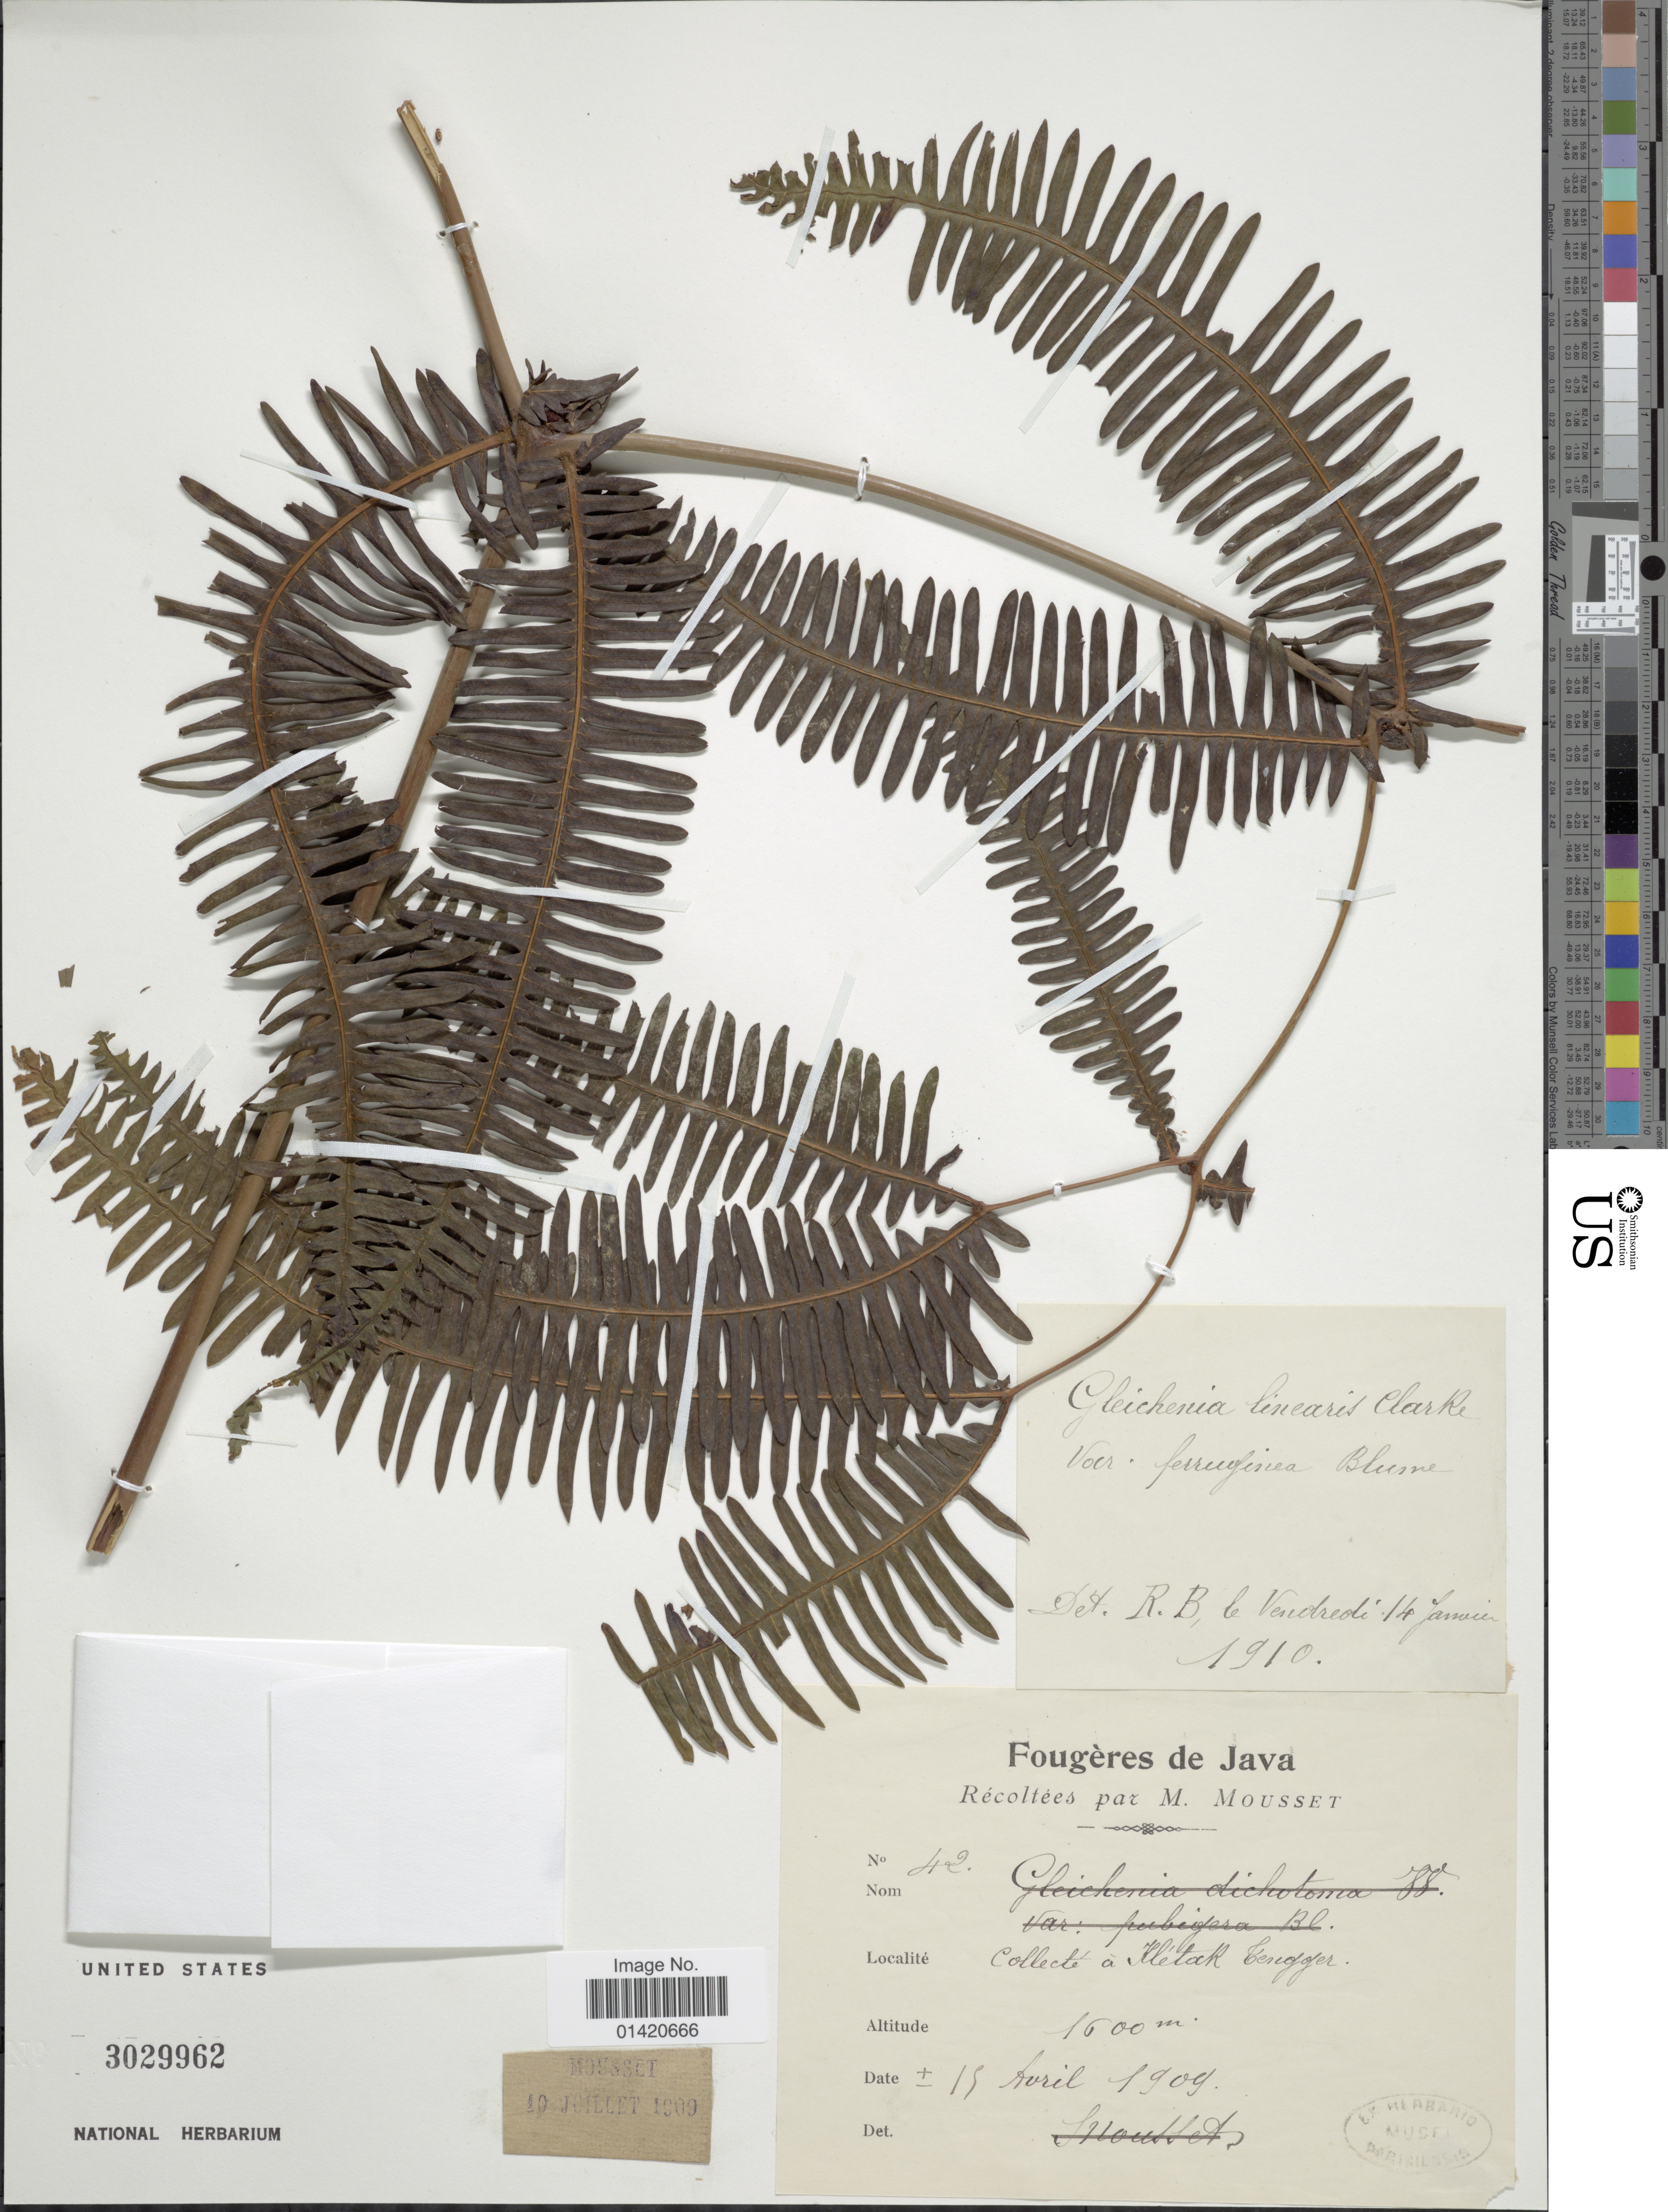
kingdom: Plantae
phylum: Tracheophyta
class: Polypodiopsida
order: Gleicheniales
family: Gleicheniaceae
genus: Dicranopteris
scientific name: Dicranopteris linearis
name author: (Burm. f.) Underw.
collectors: M. Mousset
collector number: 42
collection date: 1909-04-19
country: Indonesia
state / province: Java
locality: Kletak Tengger [interpreted]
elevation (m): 1600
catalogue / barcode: US 3029962